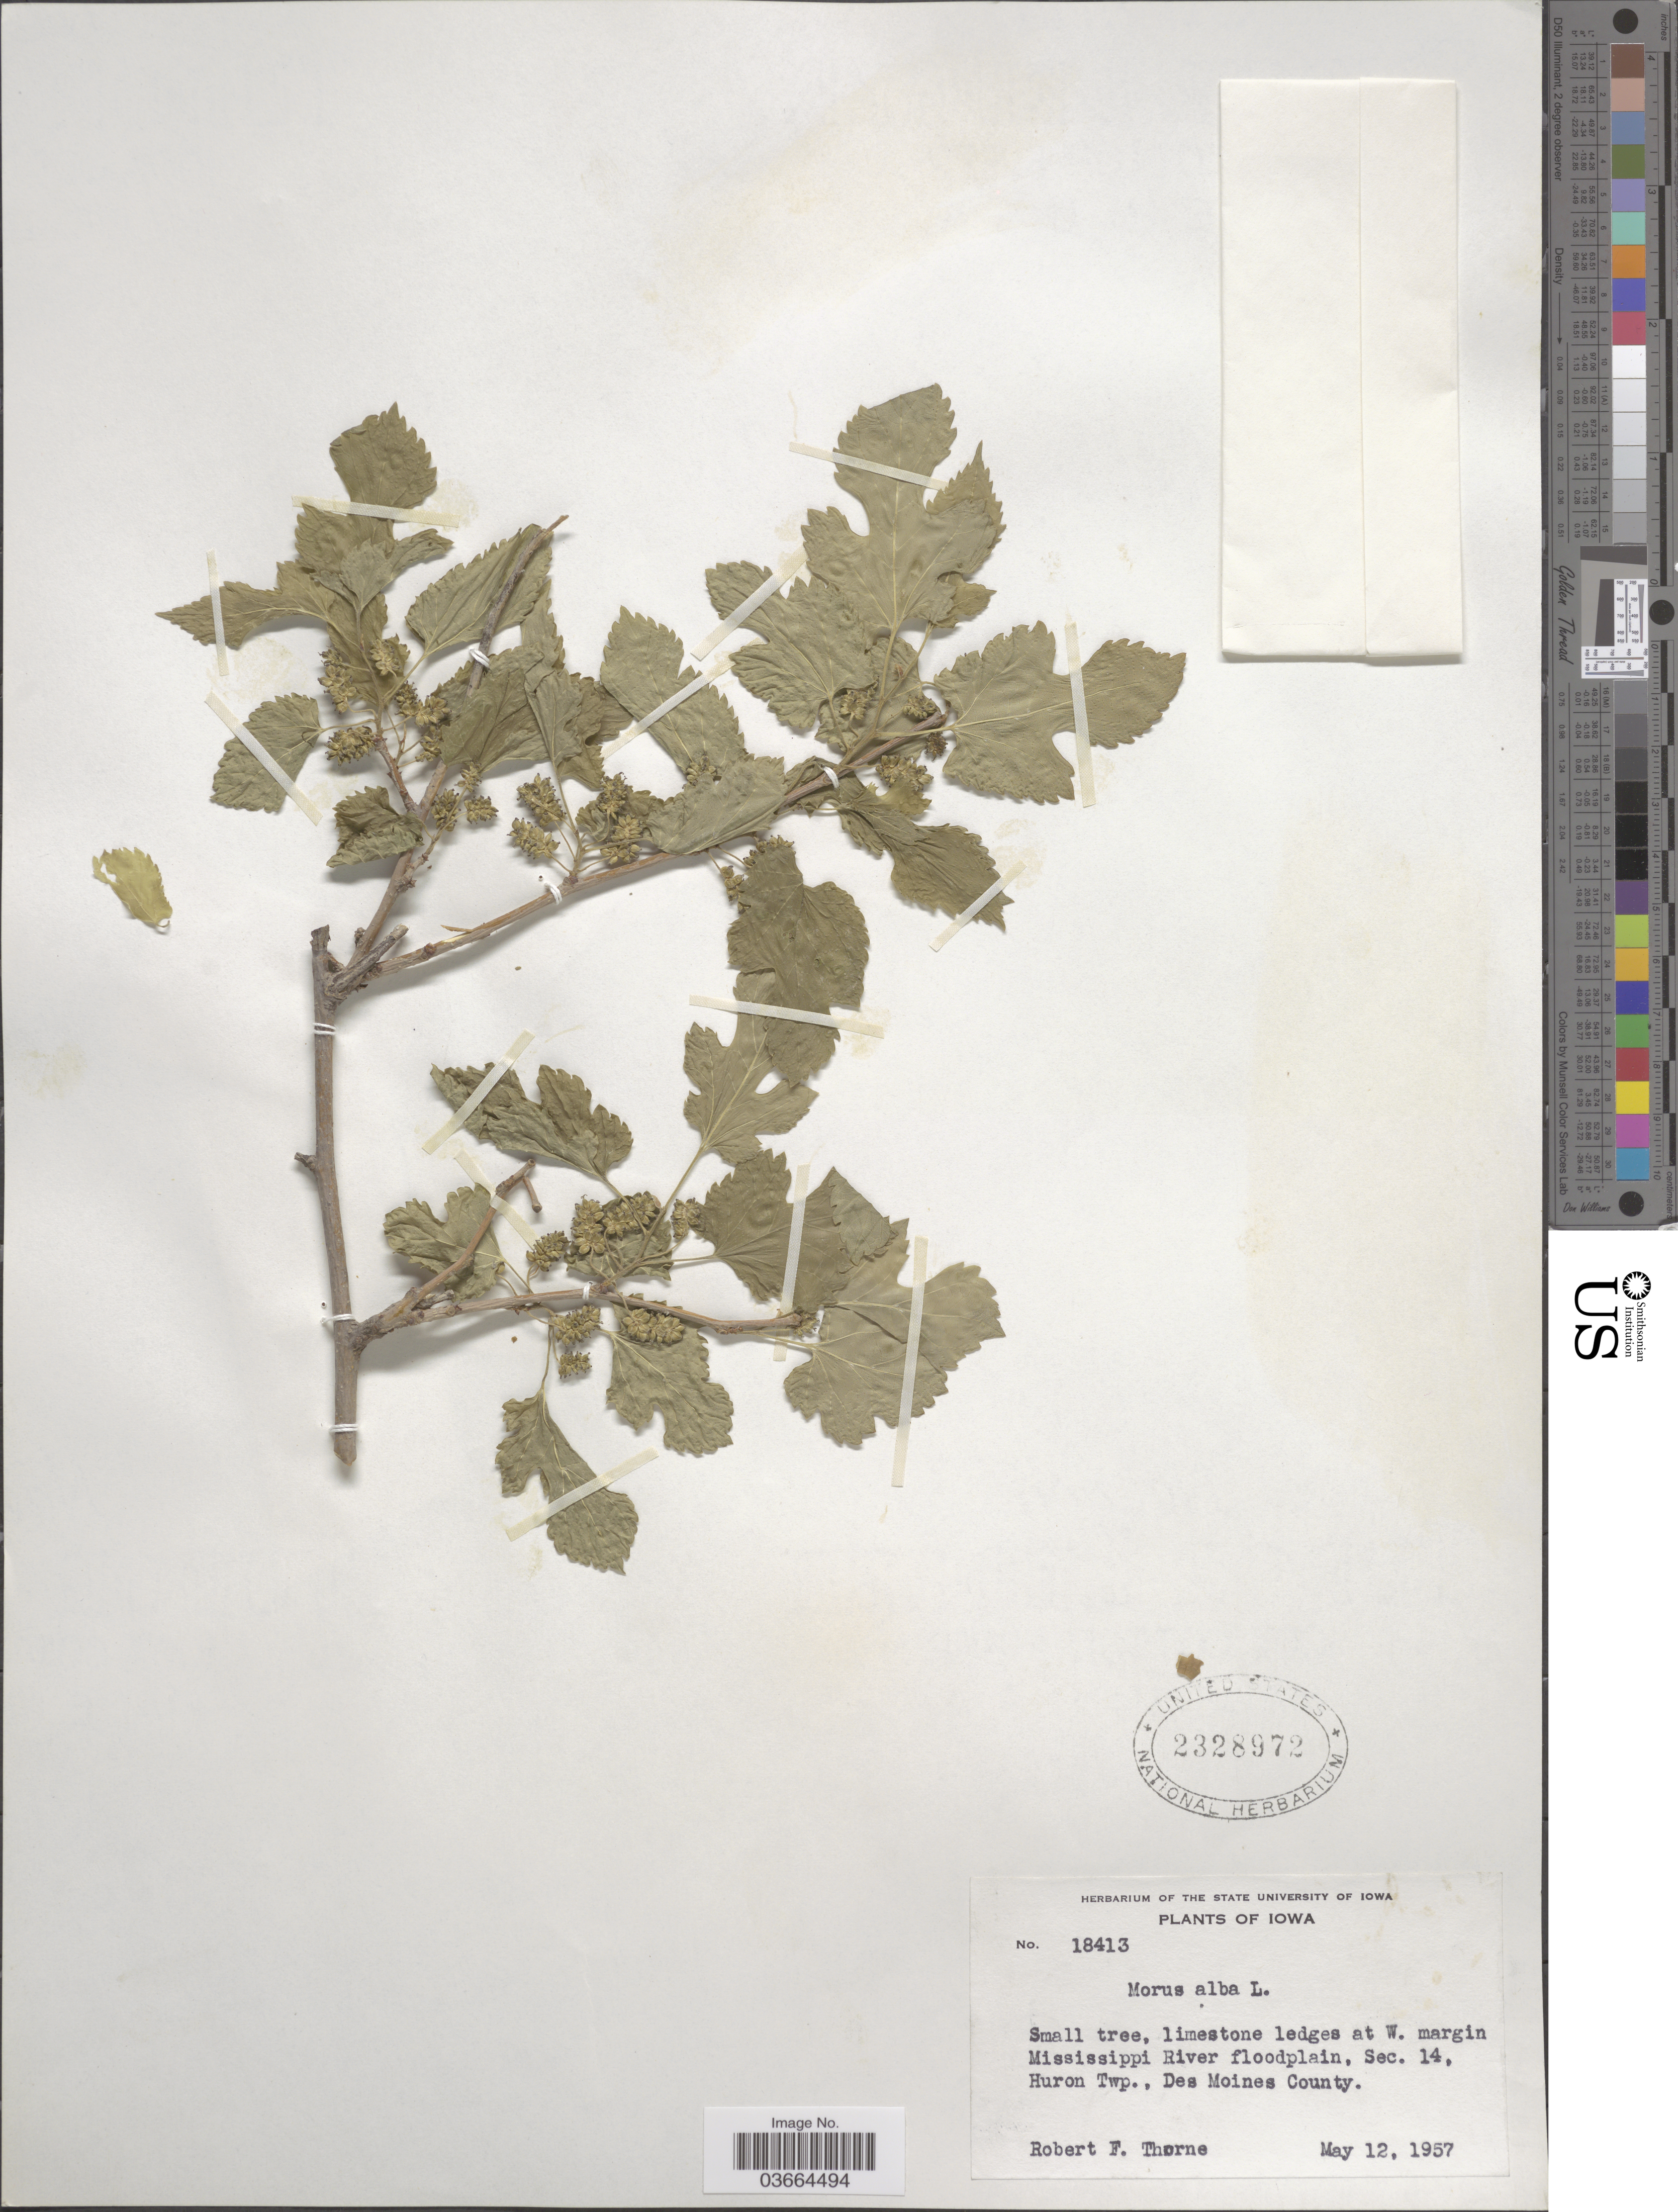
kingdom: Plantae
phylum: Tracheophyta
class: Magnoliopsida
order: Rosales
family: Moraceae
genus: Morus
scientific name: Morus alba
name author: L.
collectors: R. F. Thorne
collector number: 18413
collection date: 1957-05-12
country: United States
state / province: Iowa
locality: Limestone ledges at W. margin Mississippi River floodplain, Sec. 14, Huron Twp., Des Moines County.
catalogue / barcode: US 2328972